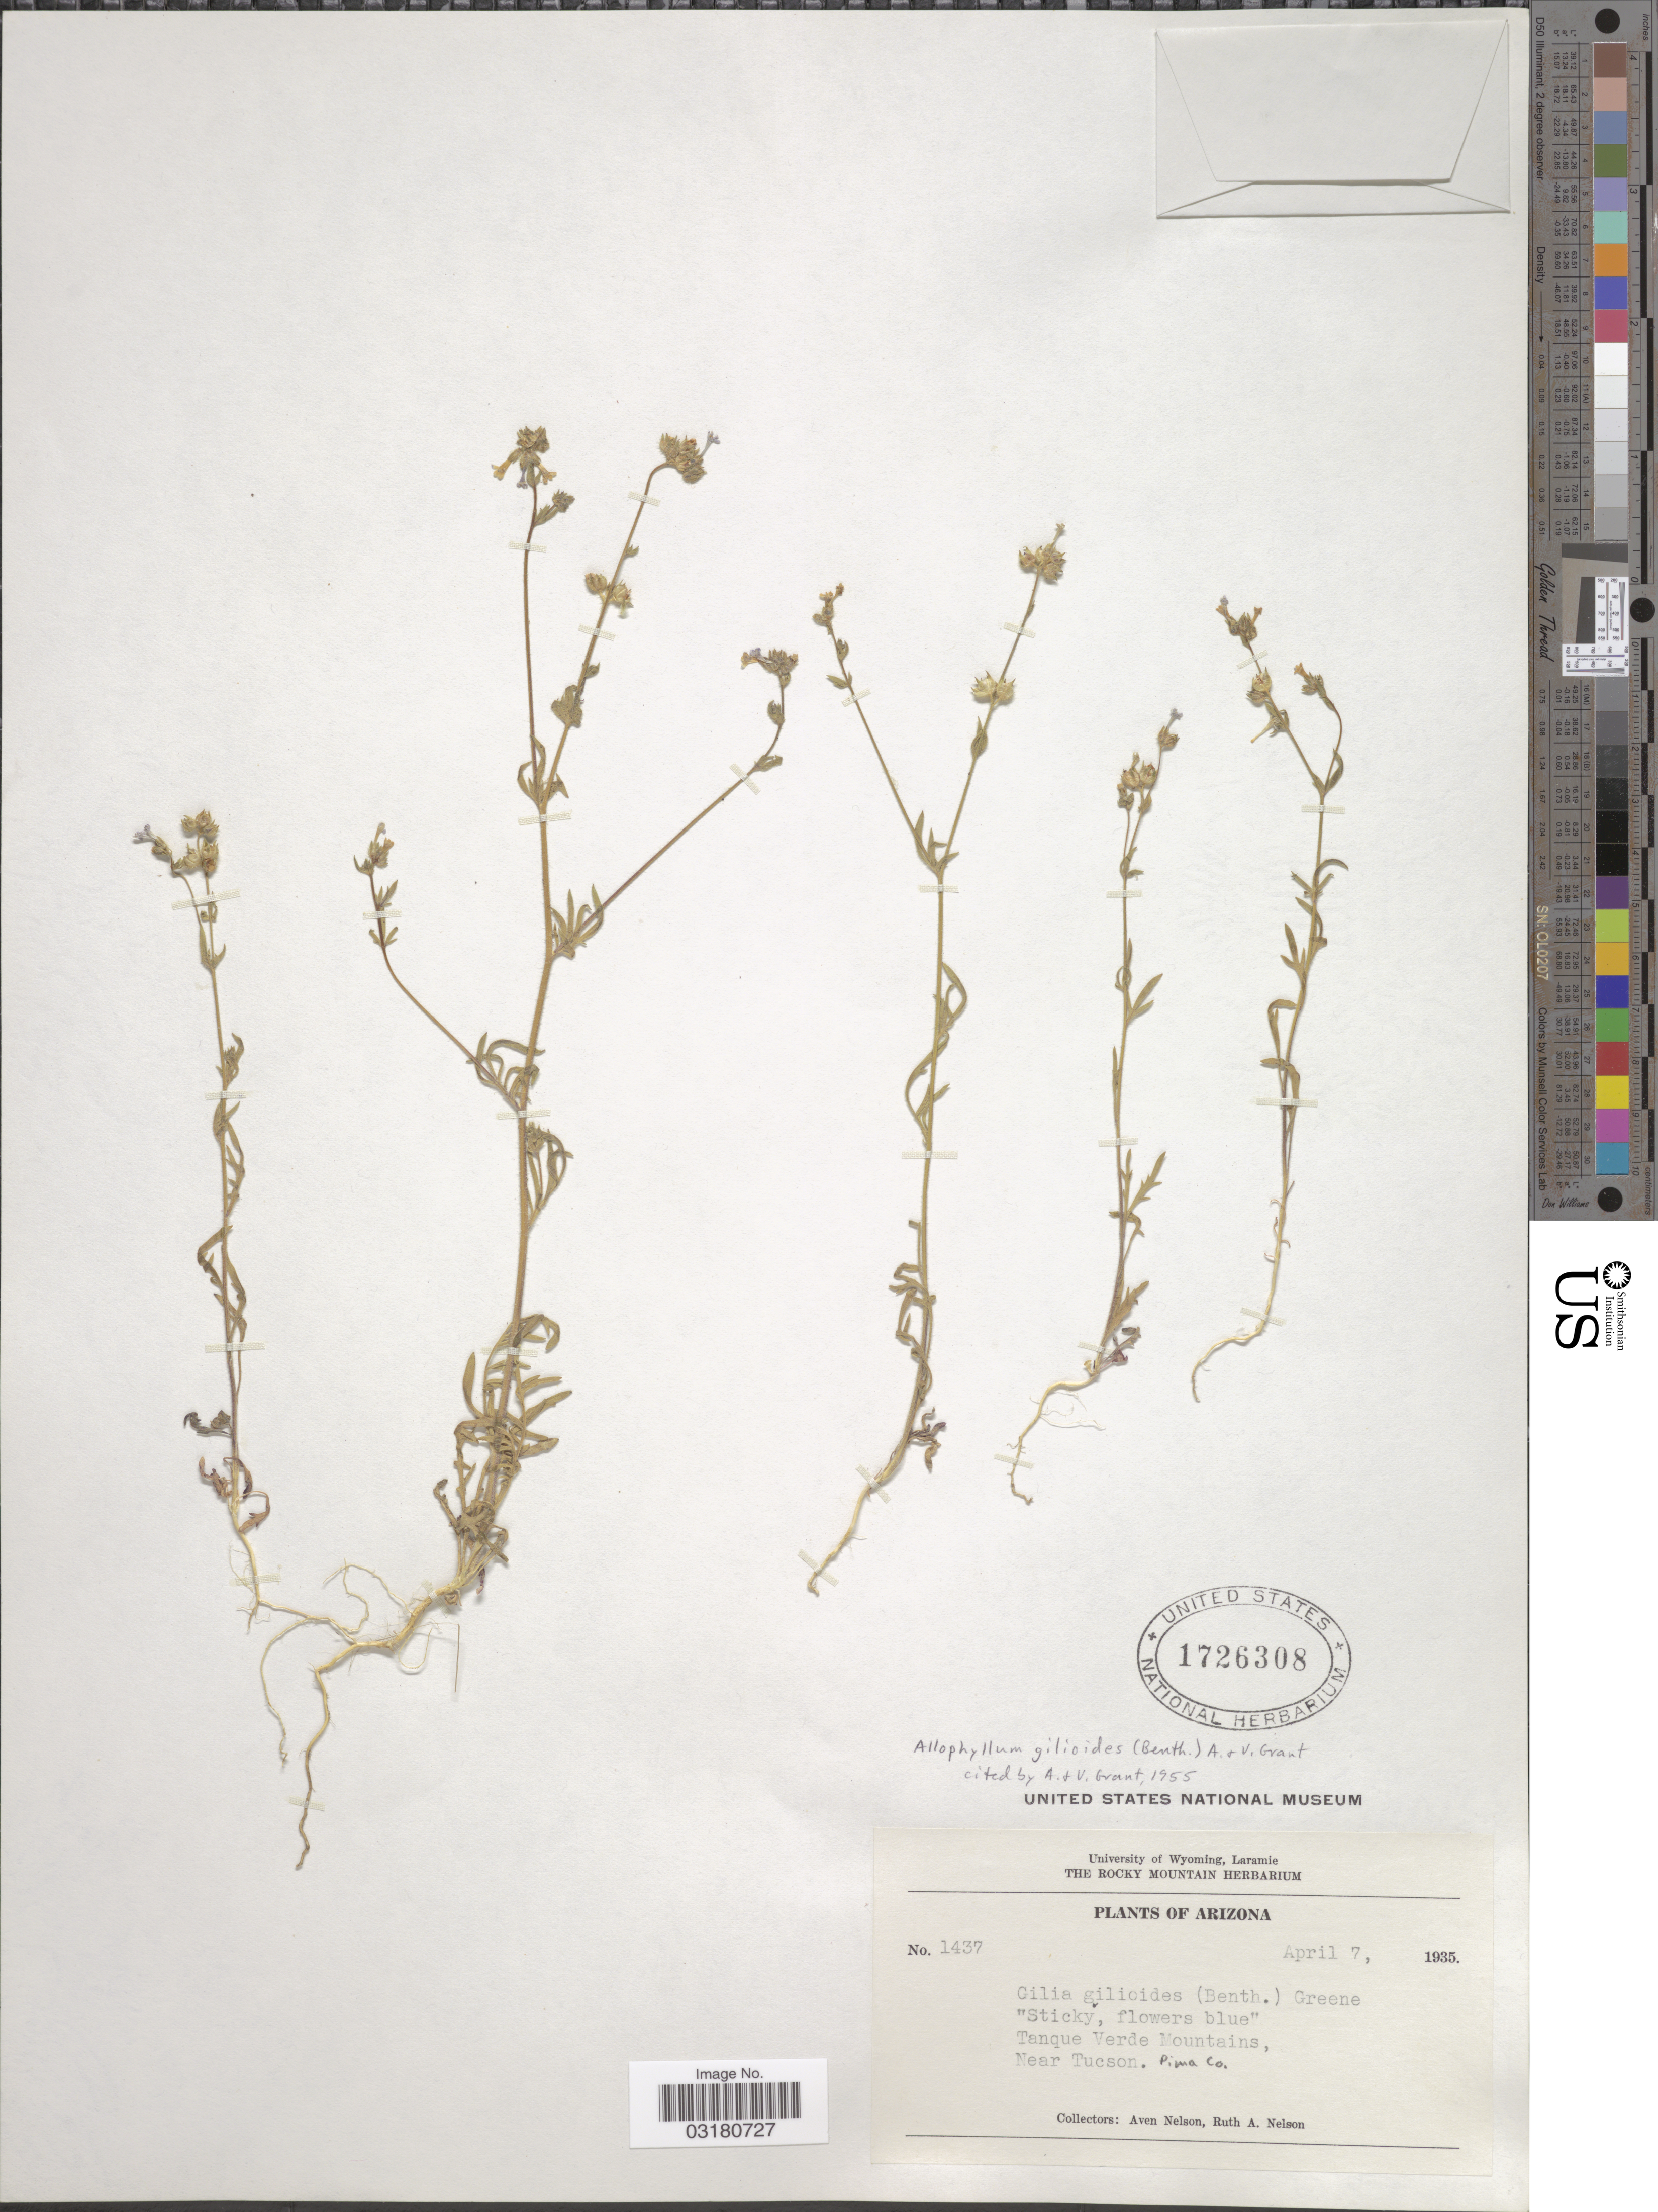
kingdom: Plantae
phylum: Tracheophyta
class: Magnoliopsida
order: Ericales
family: Polemoniaceae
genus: Allophyllum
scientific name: Allophyllum gilioides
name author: (Benth.) Benth.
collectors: A. Nelson & R. A. Nelson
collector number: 1437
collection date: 1935-04-07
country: United States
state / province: Arizona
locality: Tanque Verde Mountains, Near Tucson. Pima Co.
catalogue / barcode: US 1726308